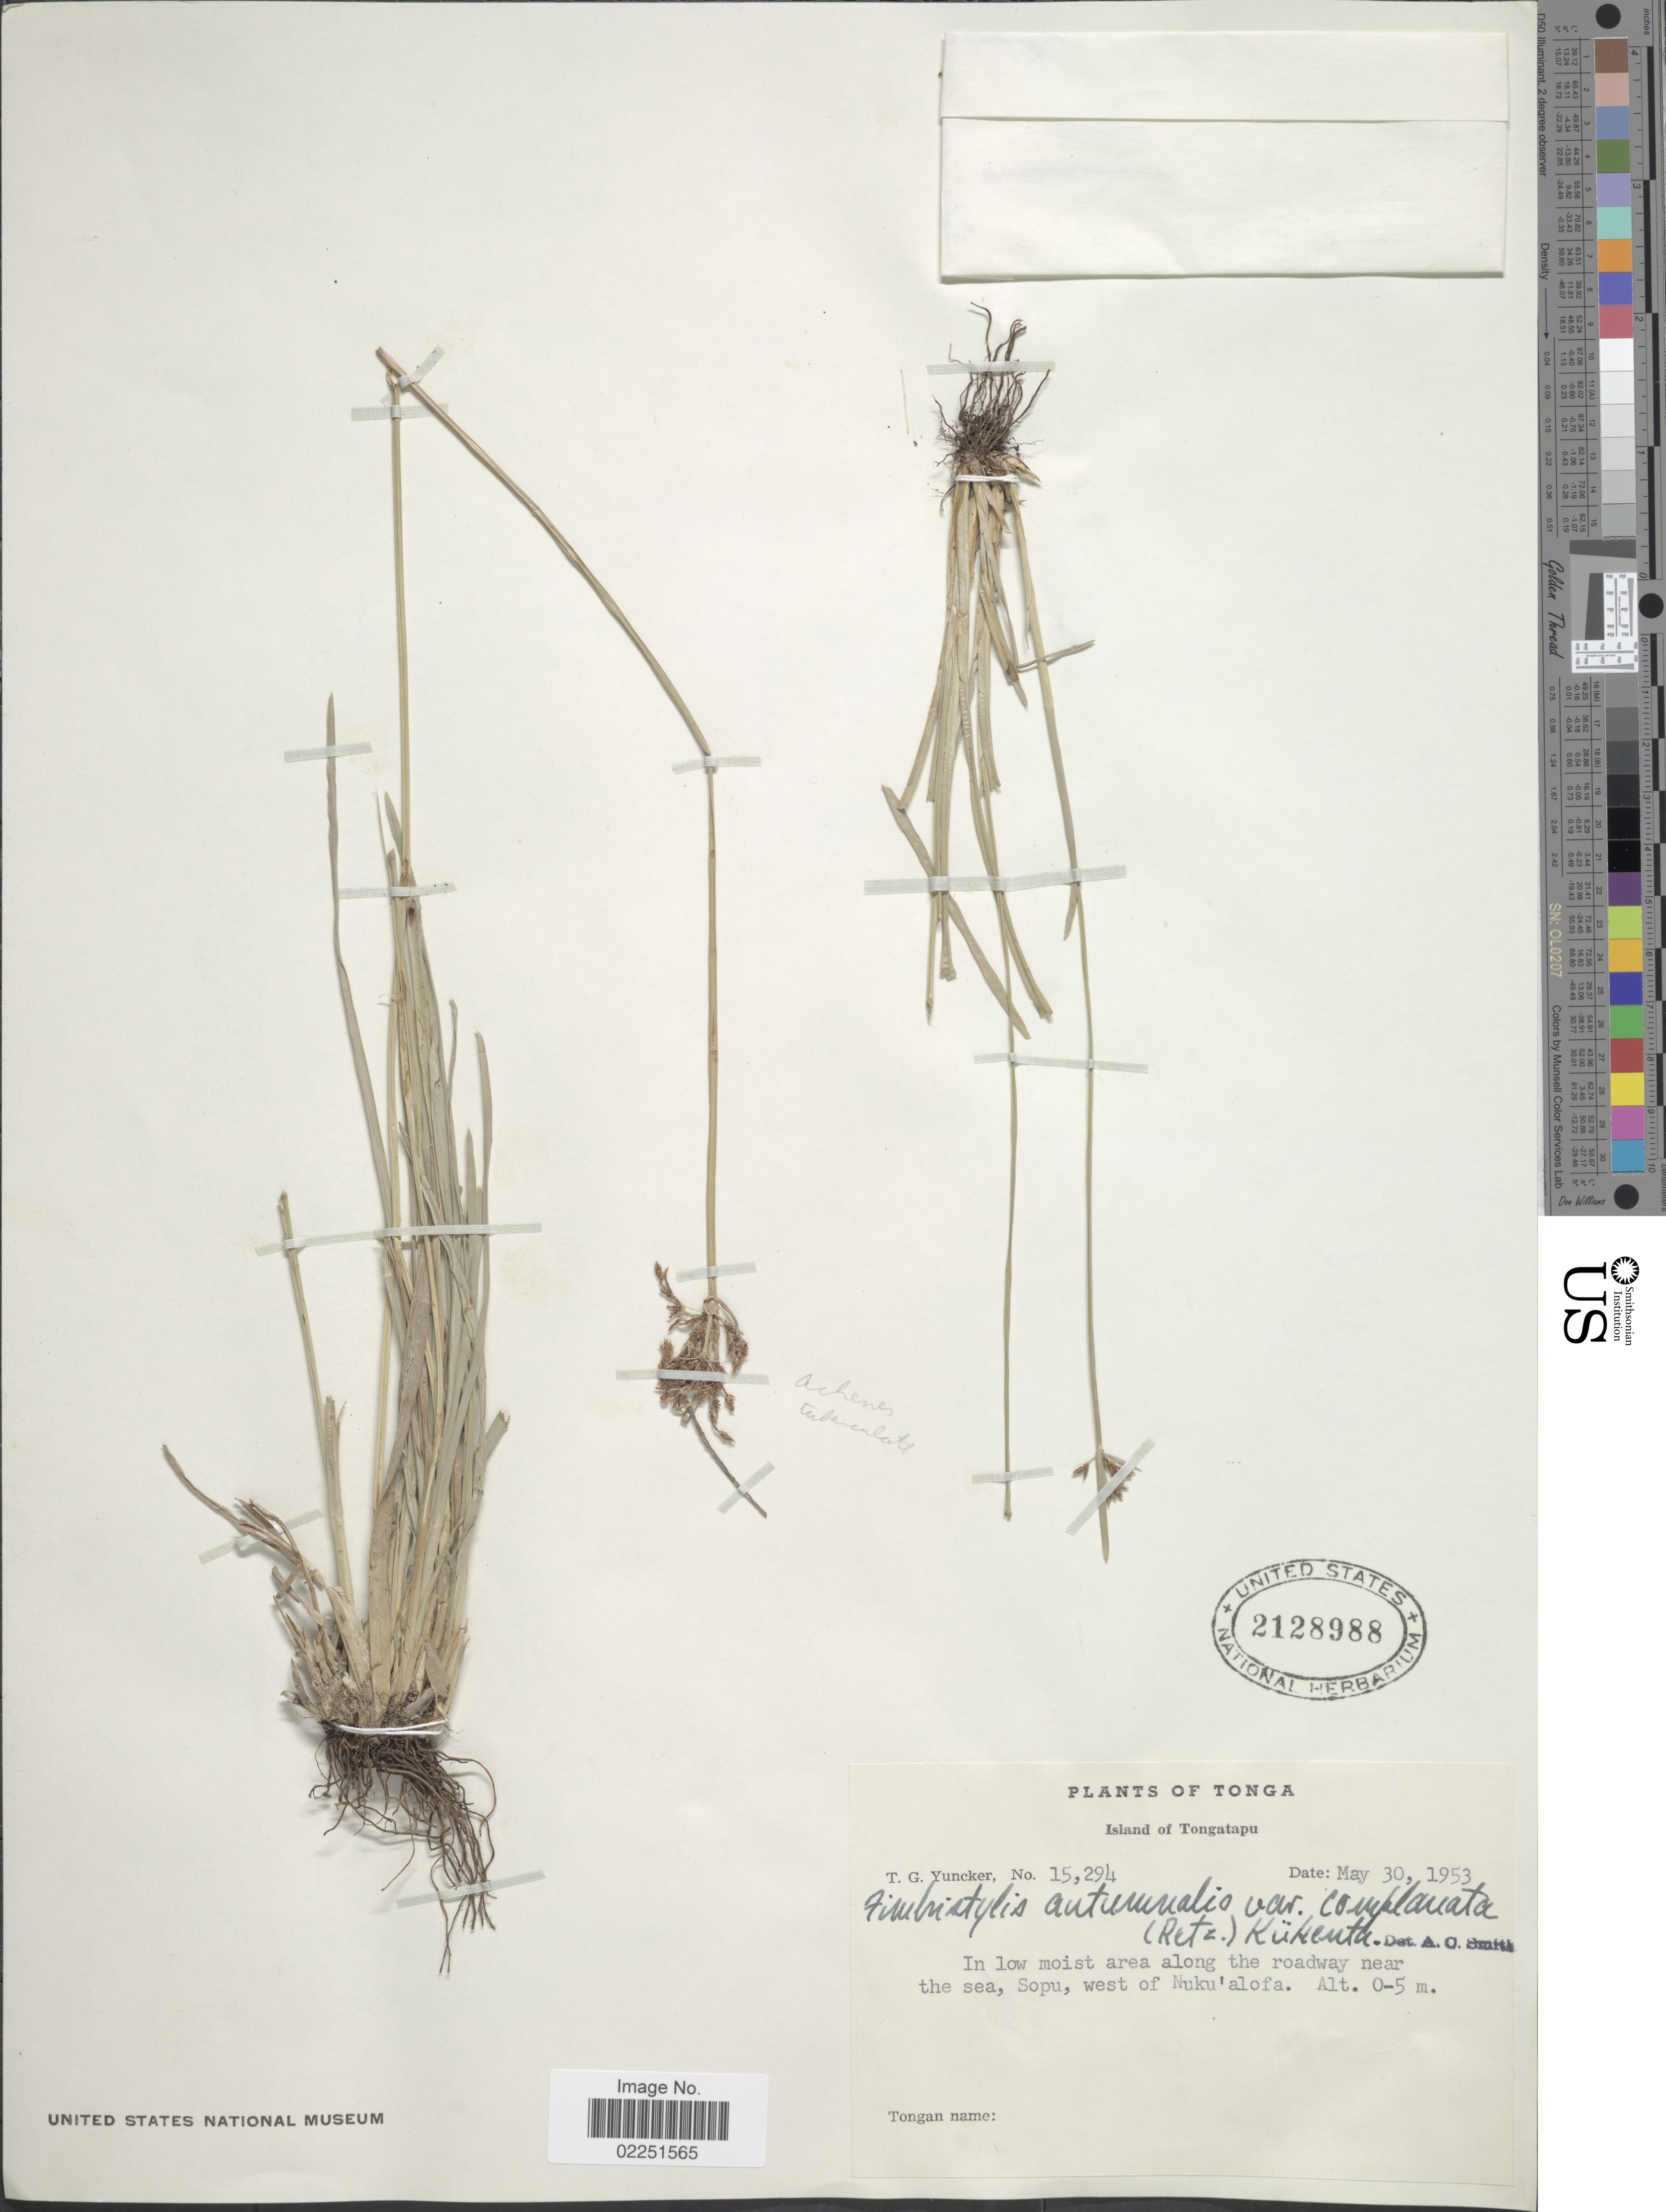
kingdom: Plantae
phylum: Tracheophyta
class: Liliopsida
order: Poales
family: Cyperaceae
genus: Fimbristylis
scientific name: Fimbristylis autumnalis (L.) Roem. & Schult.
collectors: T. G. Yuncker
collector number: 15294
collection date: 1953-05-30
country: Tonga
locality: Island of Tongatapu, along the roadway near the sea, Sopu, west of Nuku'alofa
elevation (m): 0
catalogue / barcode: US 2128988